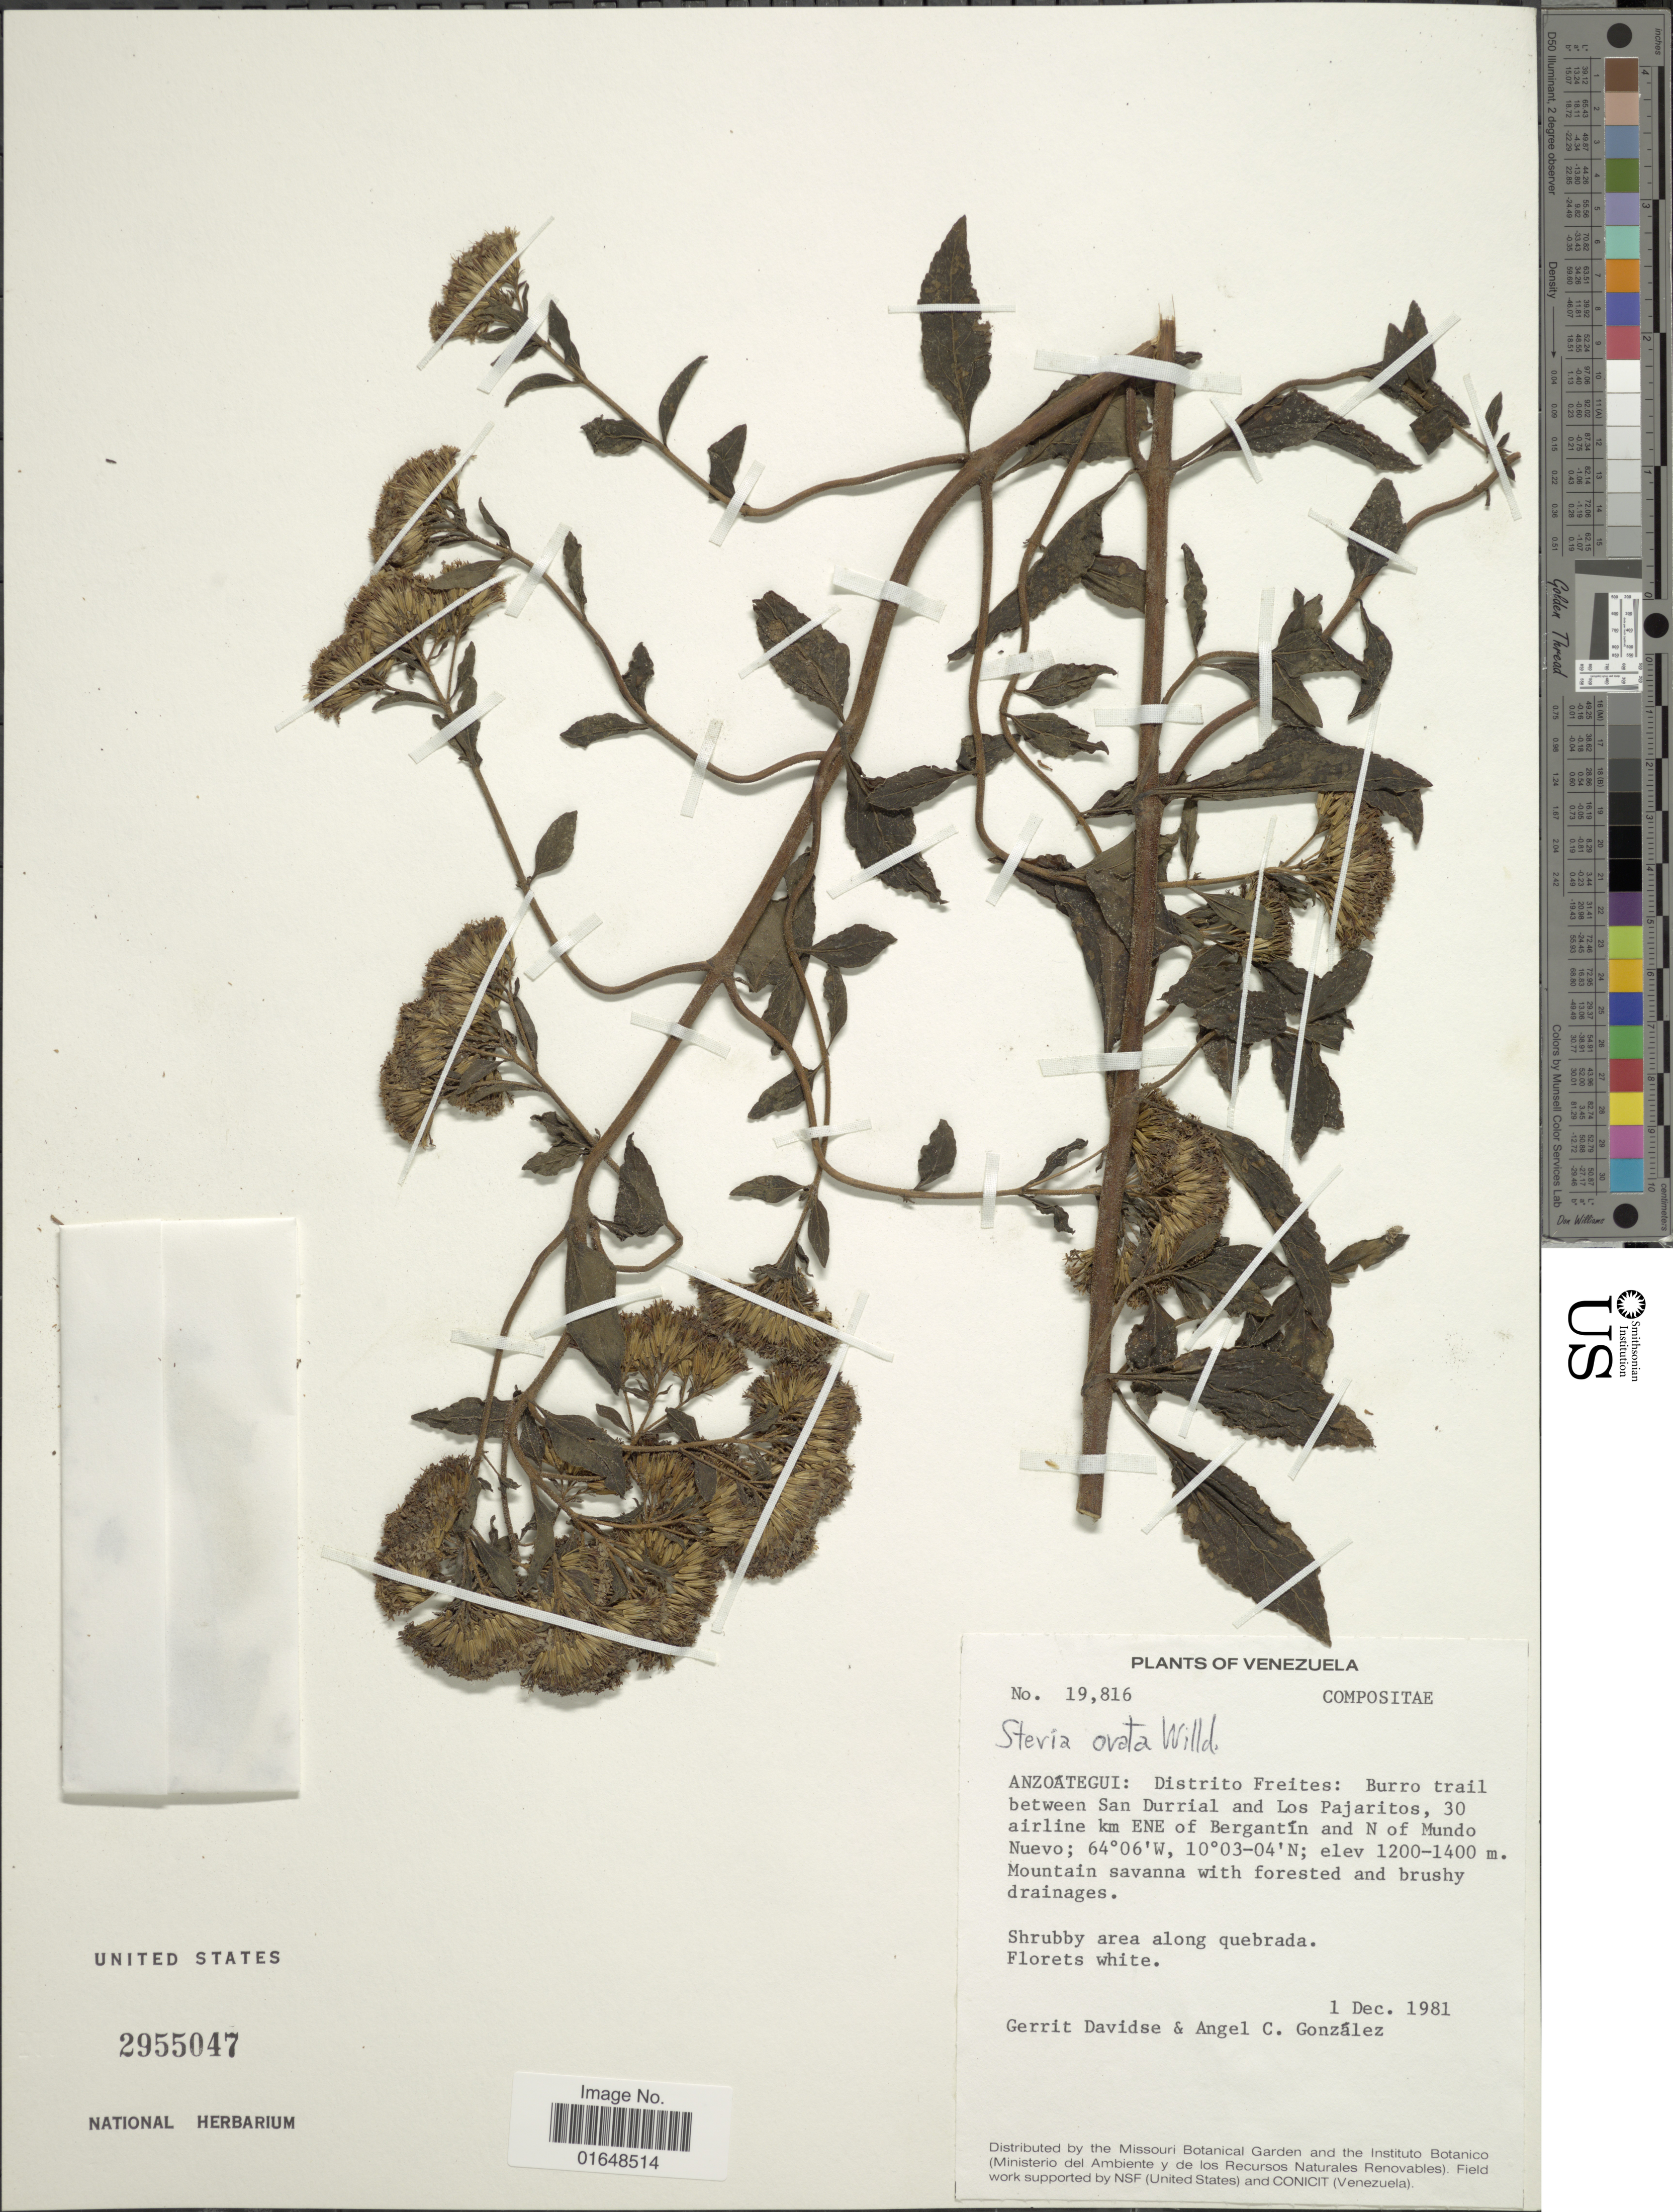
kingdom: Plantae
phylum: Tracheophyta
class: Magnoliopsida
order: Asterales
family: Asteraceae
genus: Stevia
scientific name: Stevia ovata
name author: Willd.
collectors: G. Davidse & A. C. González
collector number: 19816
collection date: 1981-12-01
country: Venezuela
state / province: Anzoategui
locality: Anzoátegui: Distrito Freites: Burro trail between San Durrial and Los Pajaritos, 30 airline km ENE of Bergantín and N of Mundo Nuevo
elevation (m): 1200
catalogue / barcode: US 2955047